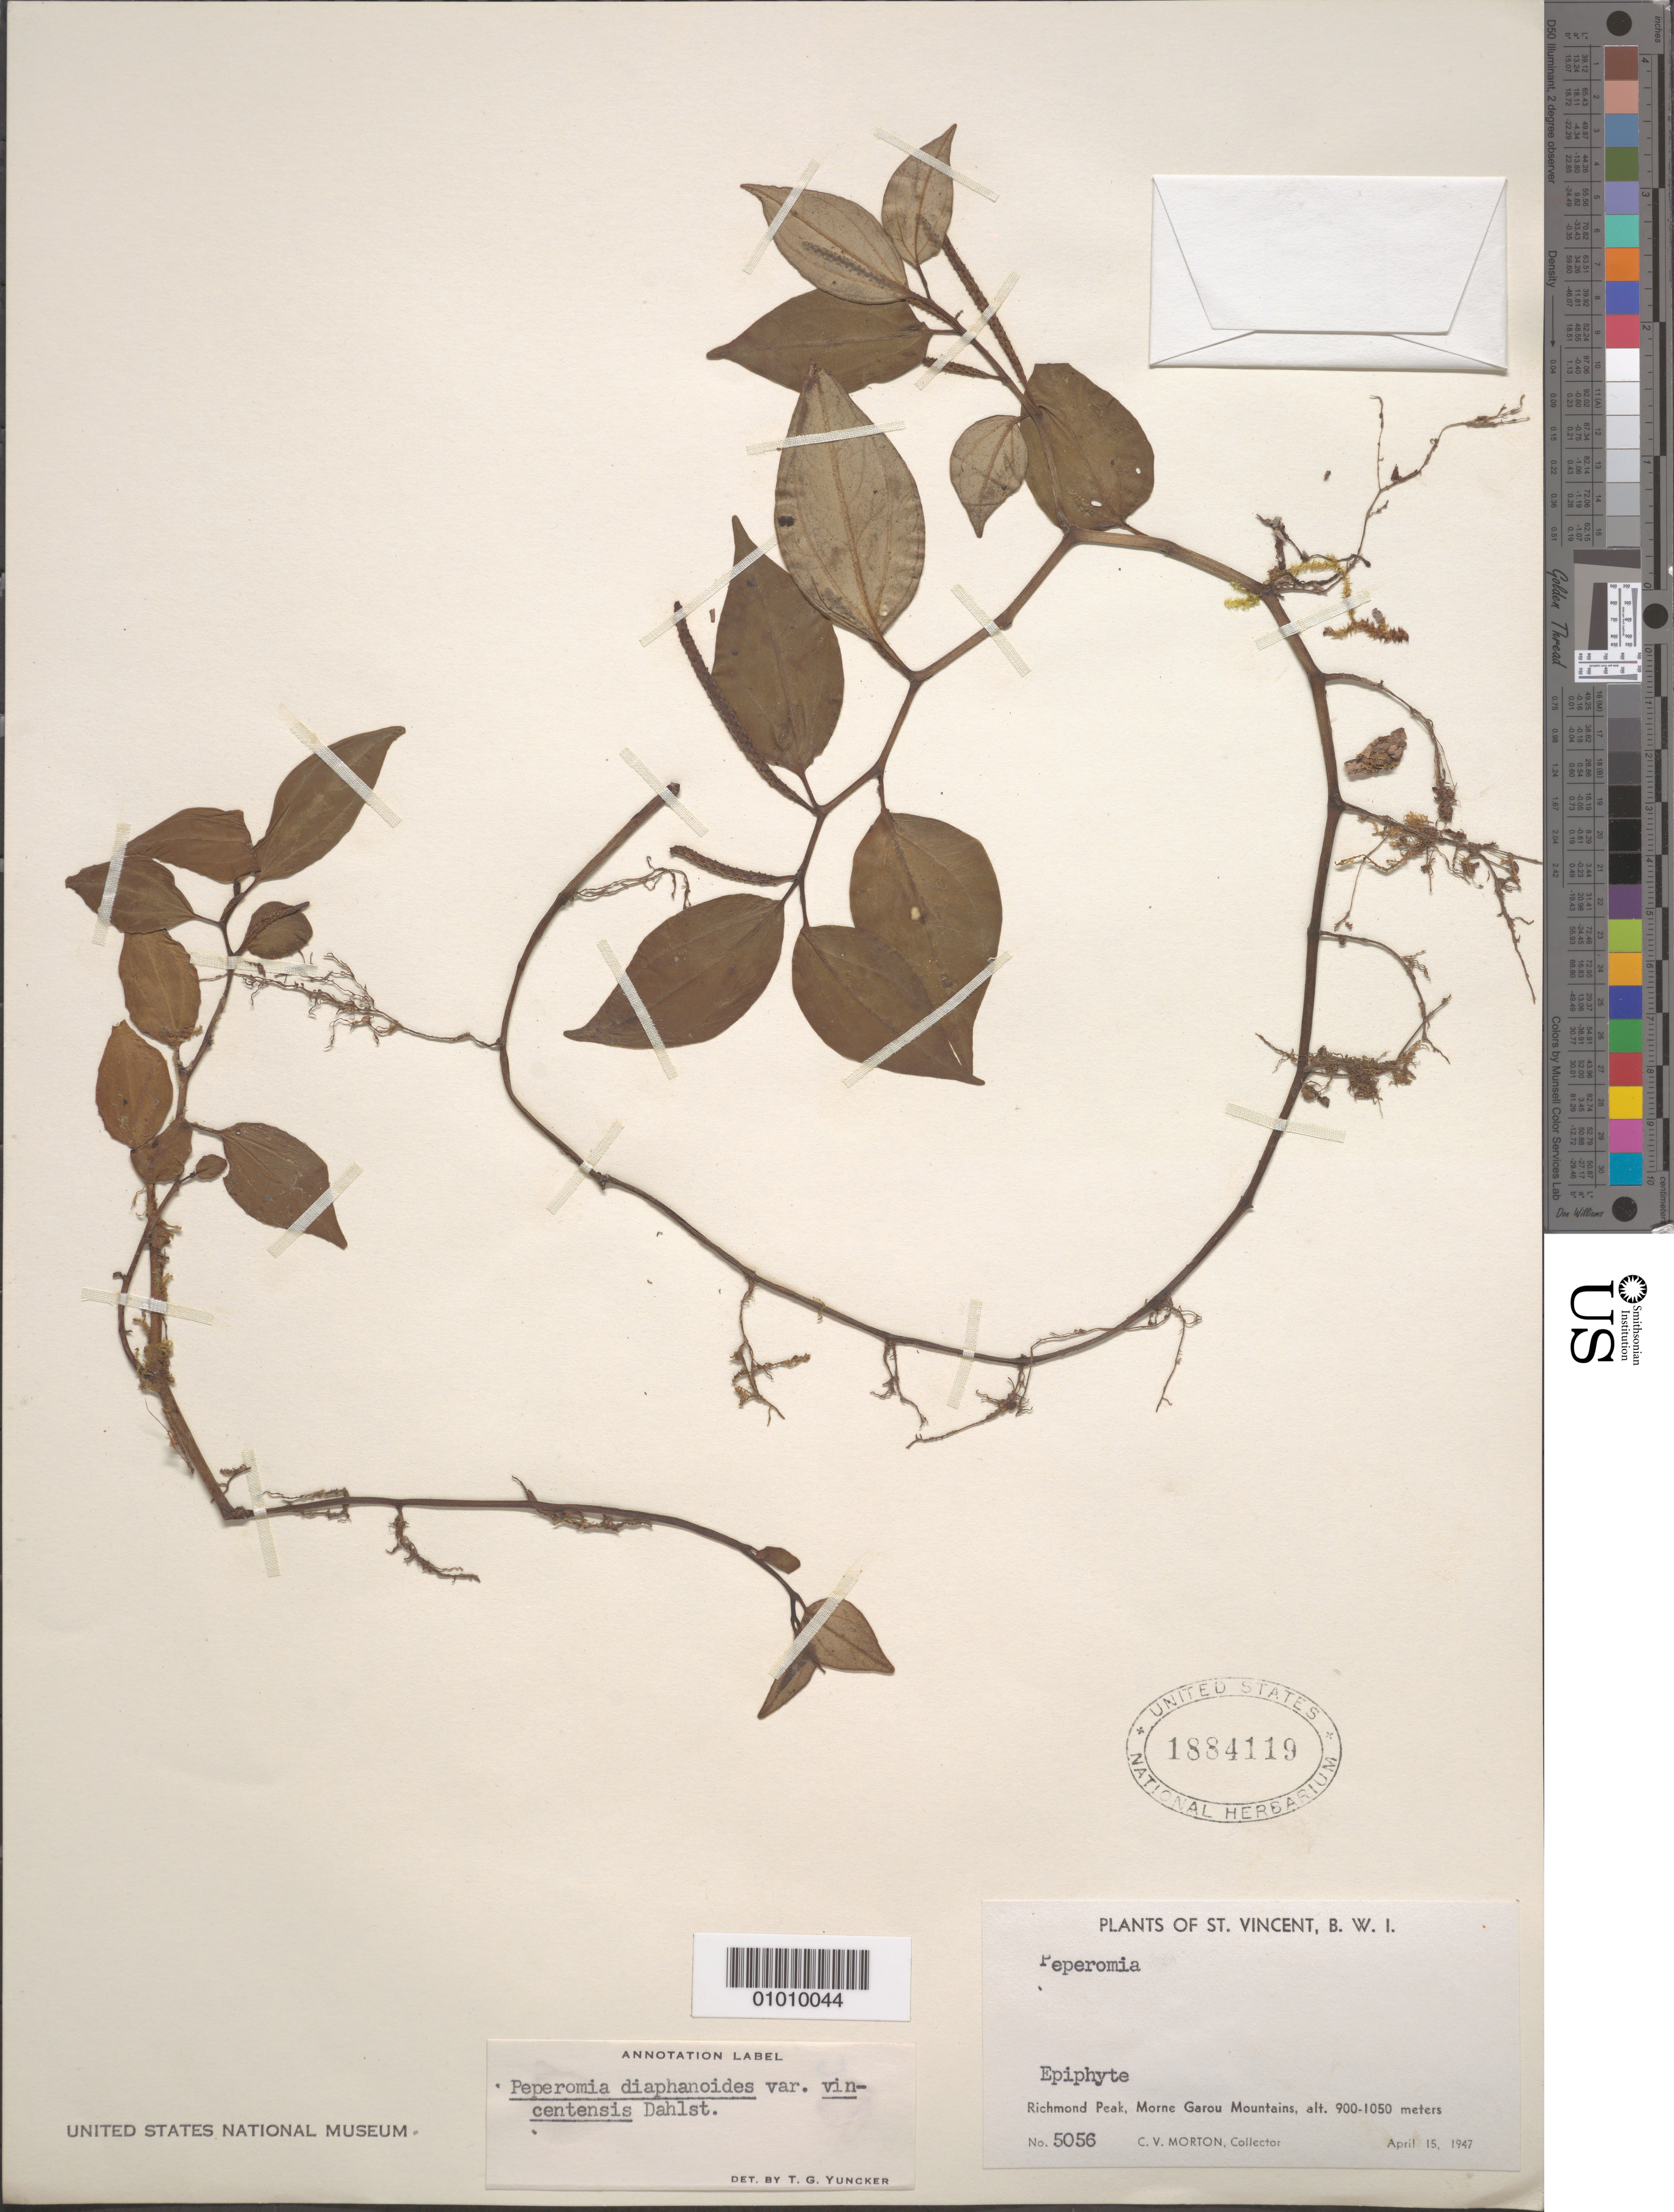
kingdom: Plantae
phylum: Tracheophyta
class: Magnoliopsida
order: Piperales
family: Piperaceae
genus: Peperomia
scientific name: Peperomia diaphanoides var. vincentensis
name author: Dahlst.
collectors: C. V. Morton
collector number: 5056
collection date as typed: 15 Apr 1947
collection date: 1947-04-15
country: St. Vincent - Grenadines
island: St. Vincent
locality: Richmond Peak, Morne Garou Mountains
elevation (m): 900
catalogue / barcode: US 1884119